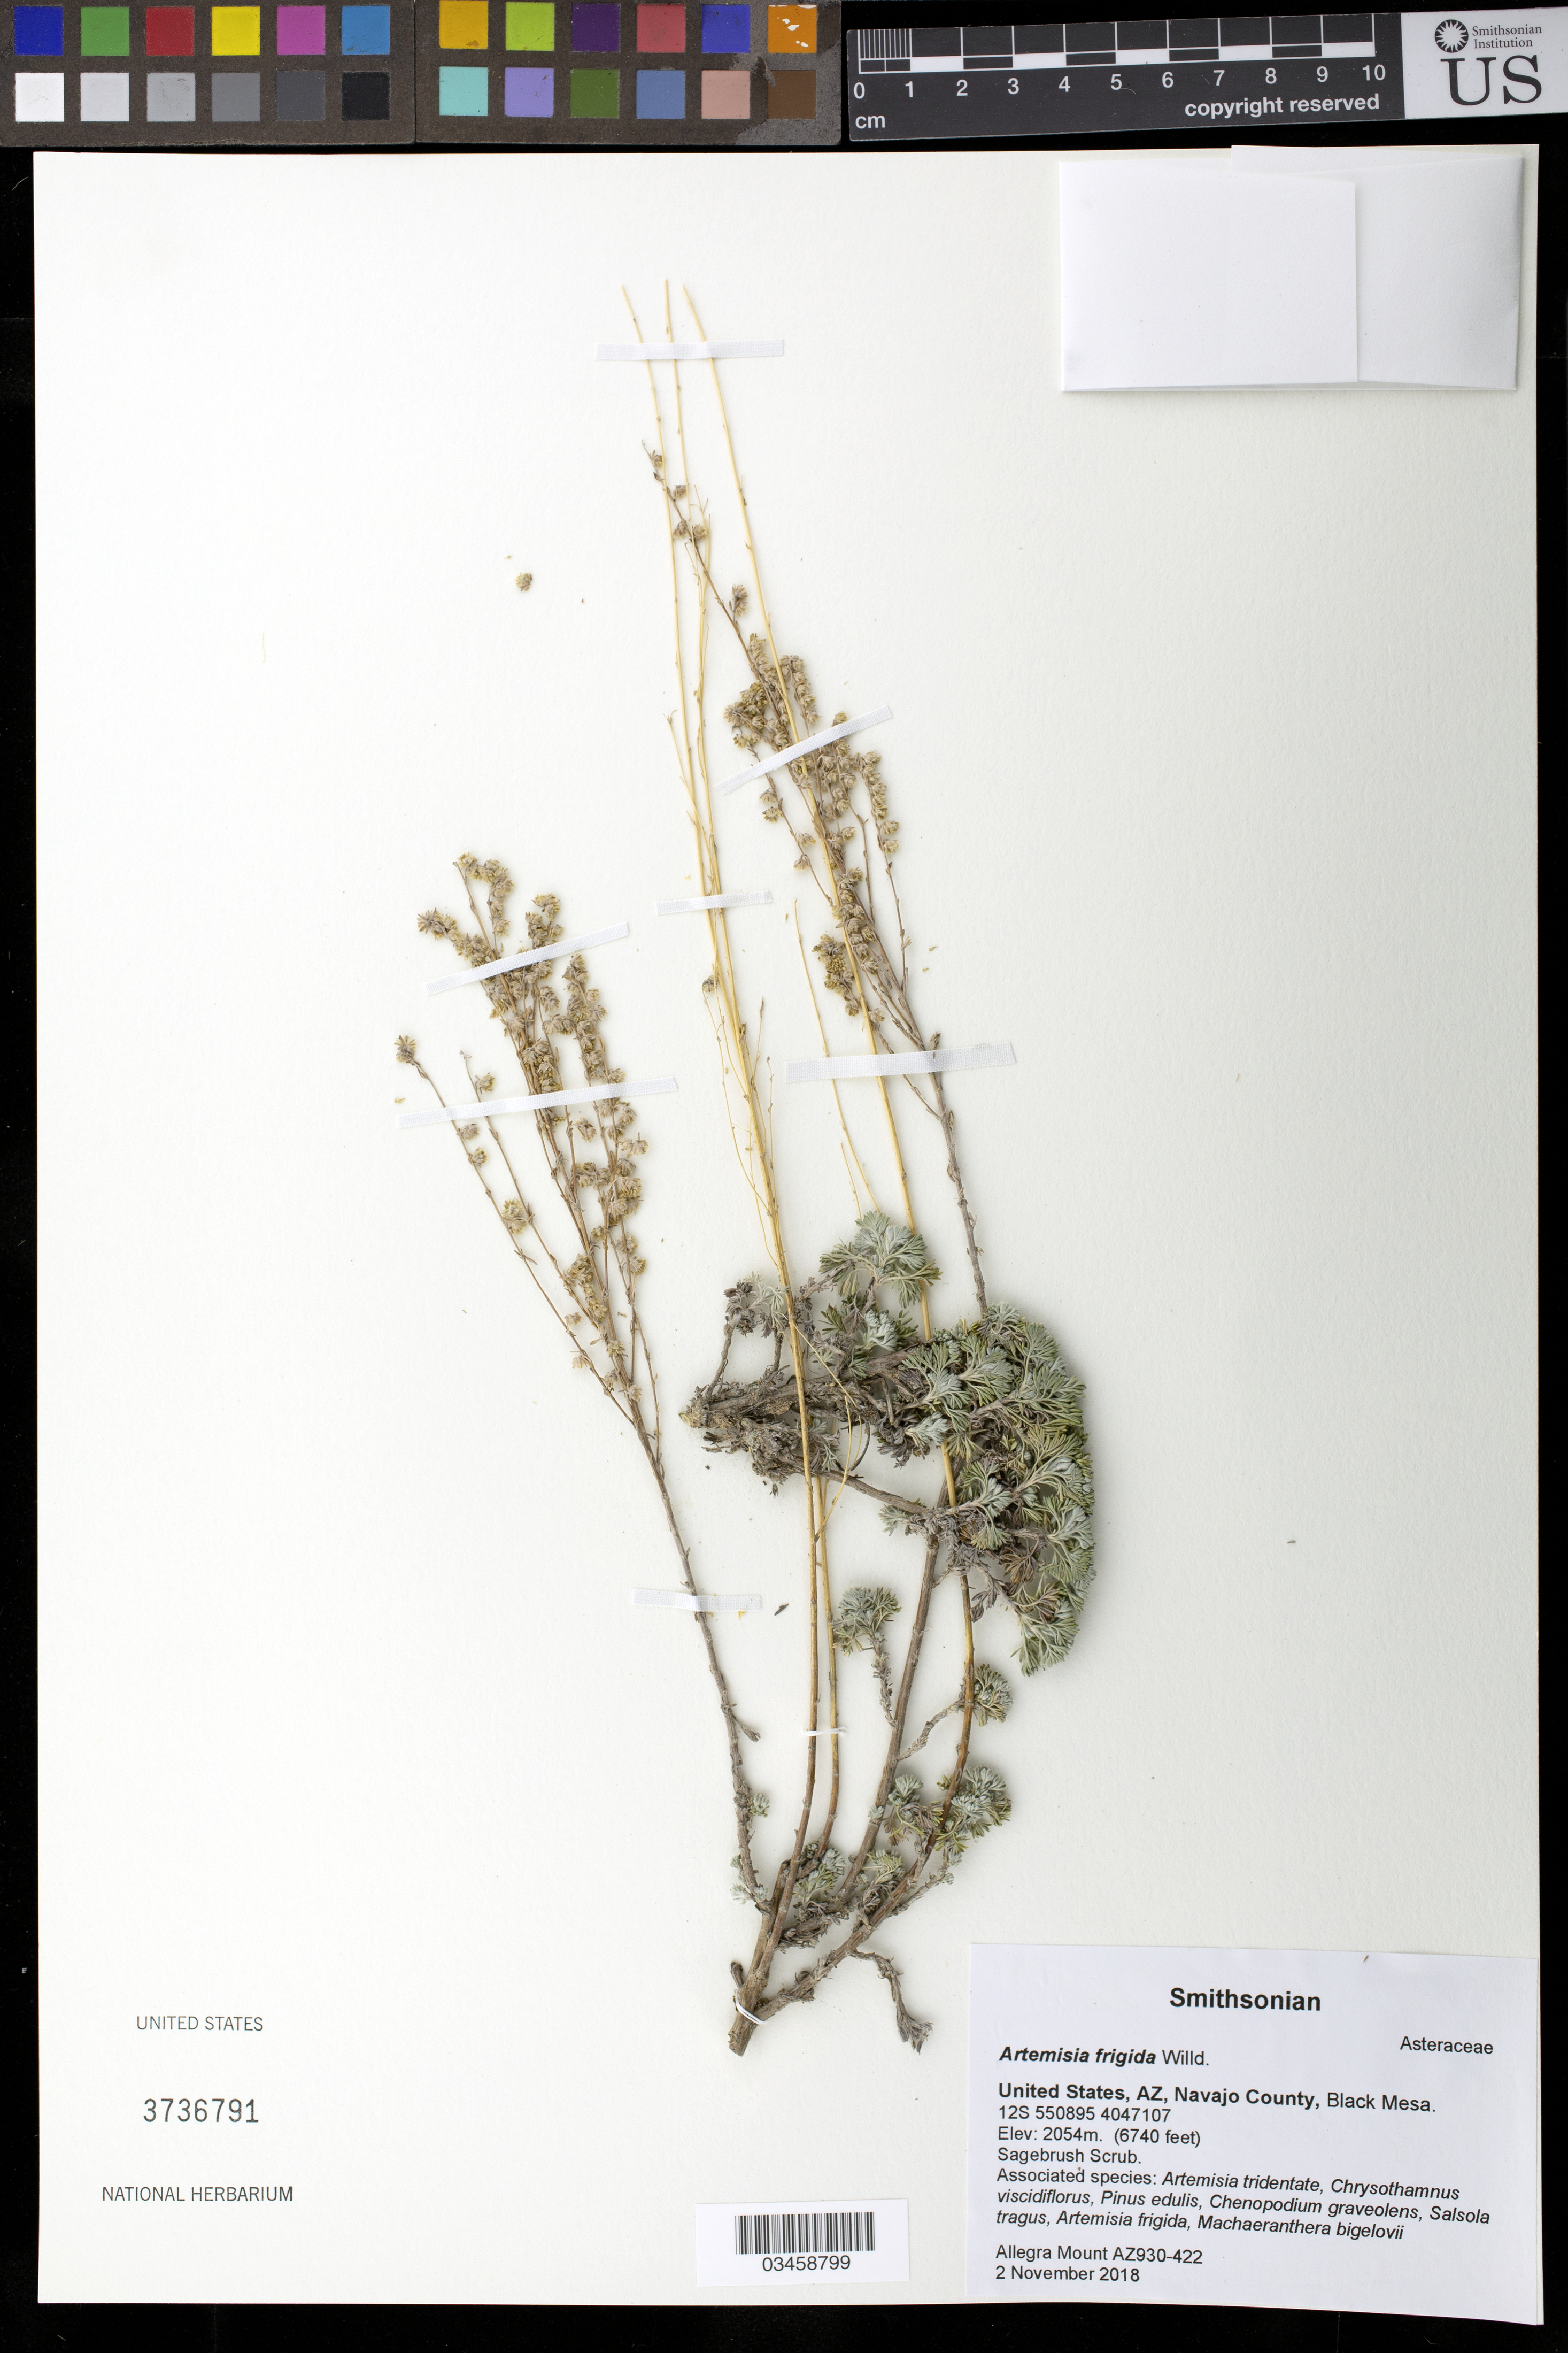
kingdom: Plantae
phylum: Tracheophyta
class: Magnoliopsida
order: Asterales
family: Asteraceae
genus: Artemisia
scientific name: Artemisia frigida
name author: Willd.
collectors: A. Mount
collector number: AZ930-422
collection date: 2018-11-02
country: United States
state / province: Arizona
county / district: Navajo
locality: Black Mesa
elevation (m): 2054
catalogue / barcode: US 3736791